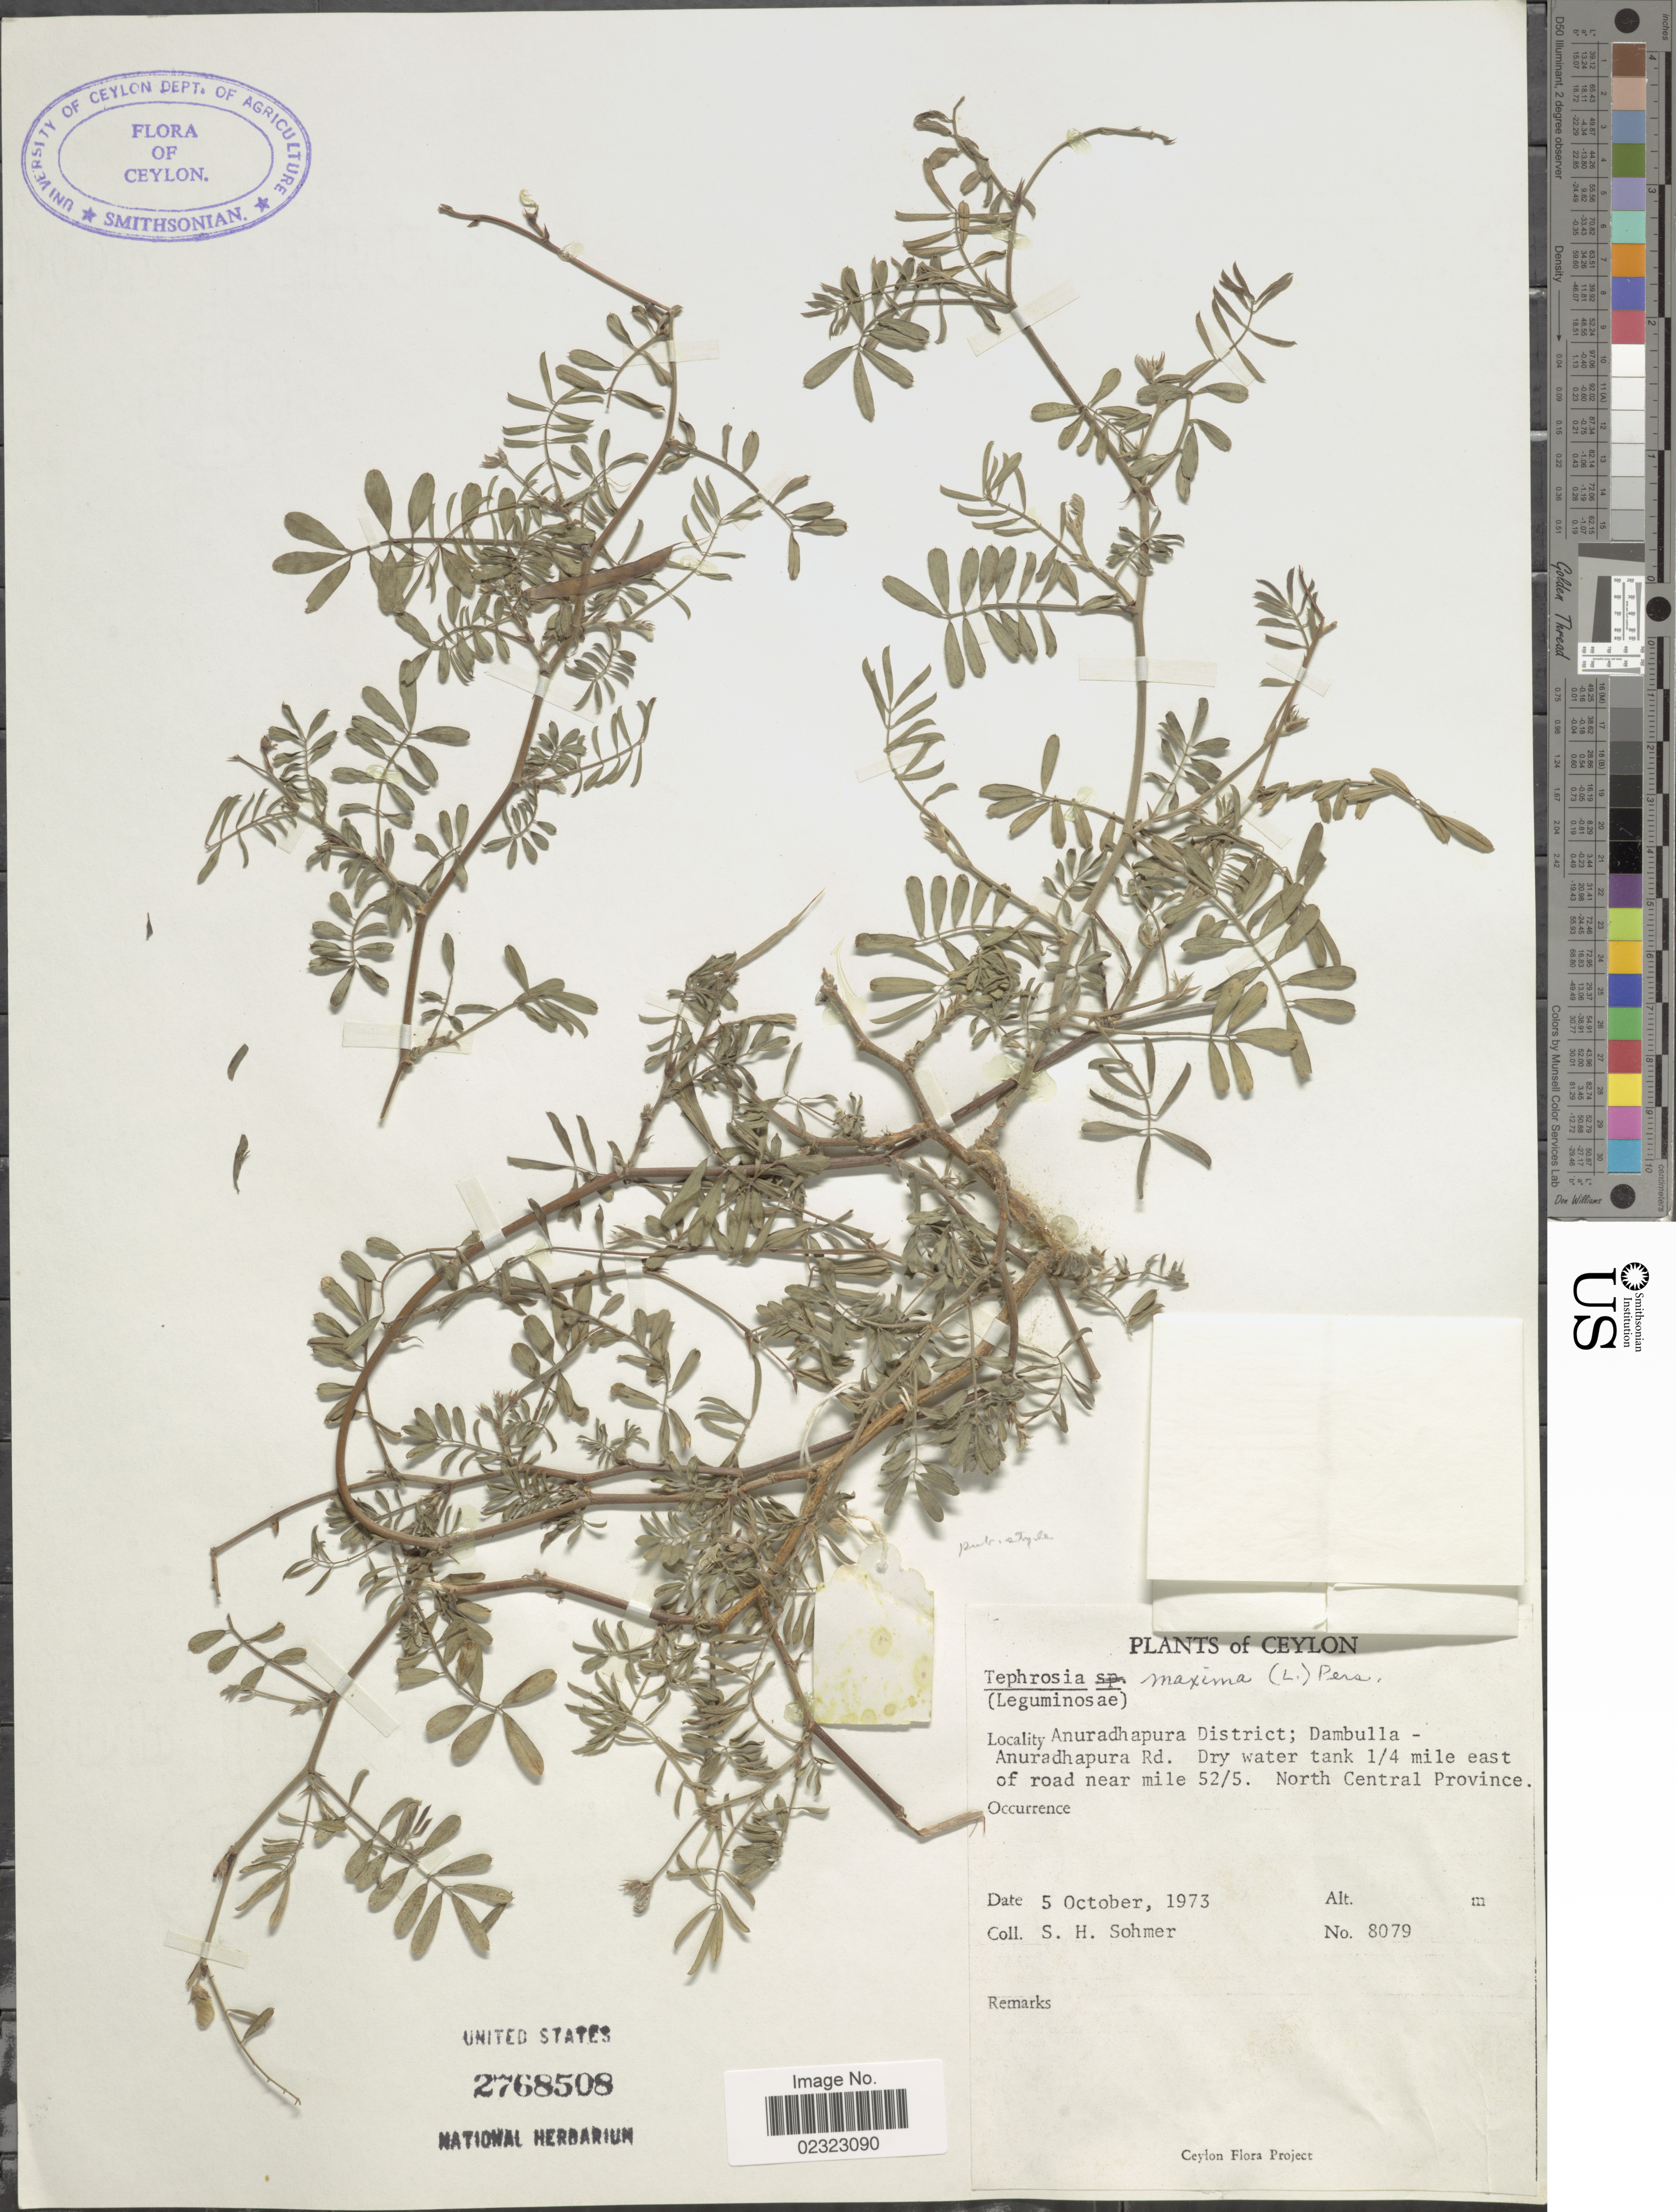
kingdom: Plantae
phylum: Tracheophyta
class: Magnoliopsida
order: Fabales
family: Fabaceae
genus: Tephrosia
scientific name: Tephrosia maxima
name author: Pers.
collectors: S. H. Sohmer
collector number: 8079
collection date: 1973-10-05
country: Sri Lanka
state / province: North Central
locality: Anuradhapura District; Dambulla - Anuradhapura Rd. Dry water tank 1/4 mile east of road near mile 52/5. Ceylon.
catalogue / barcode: US 2768508